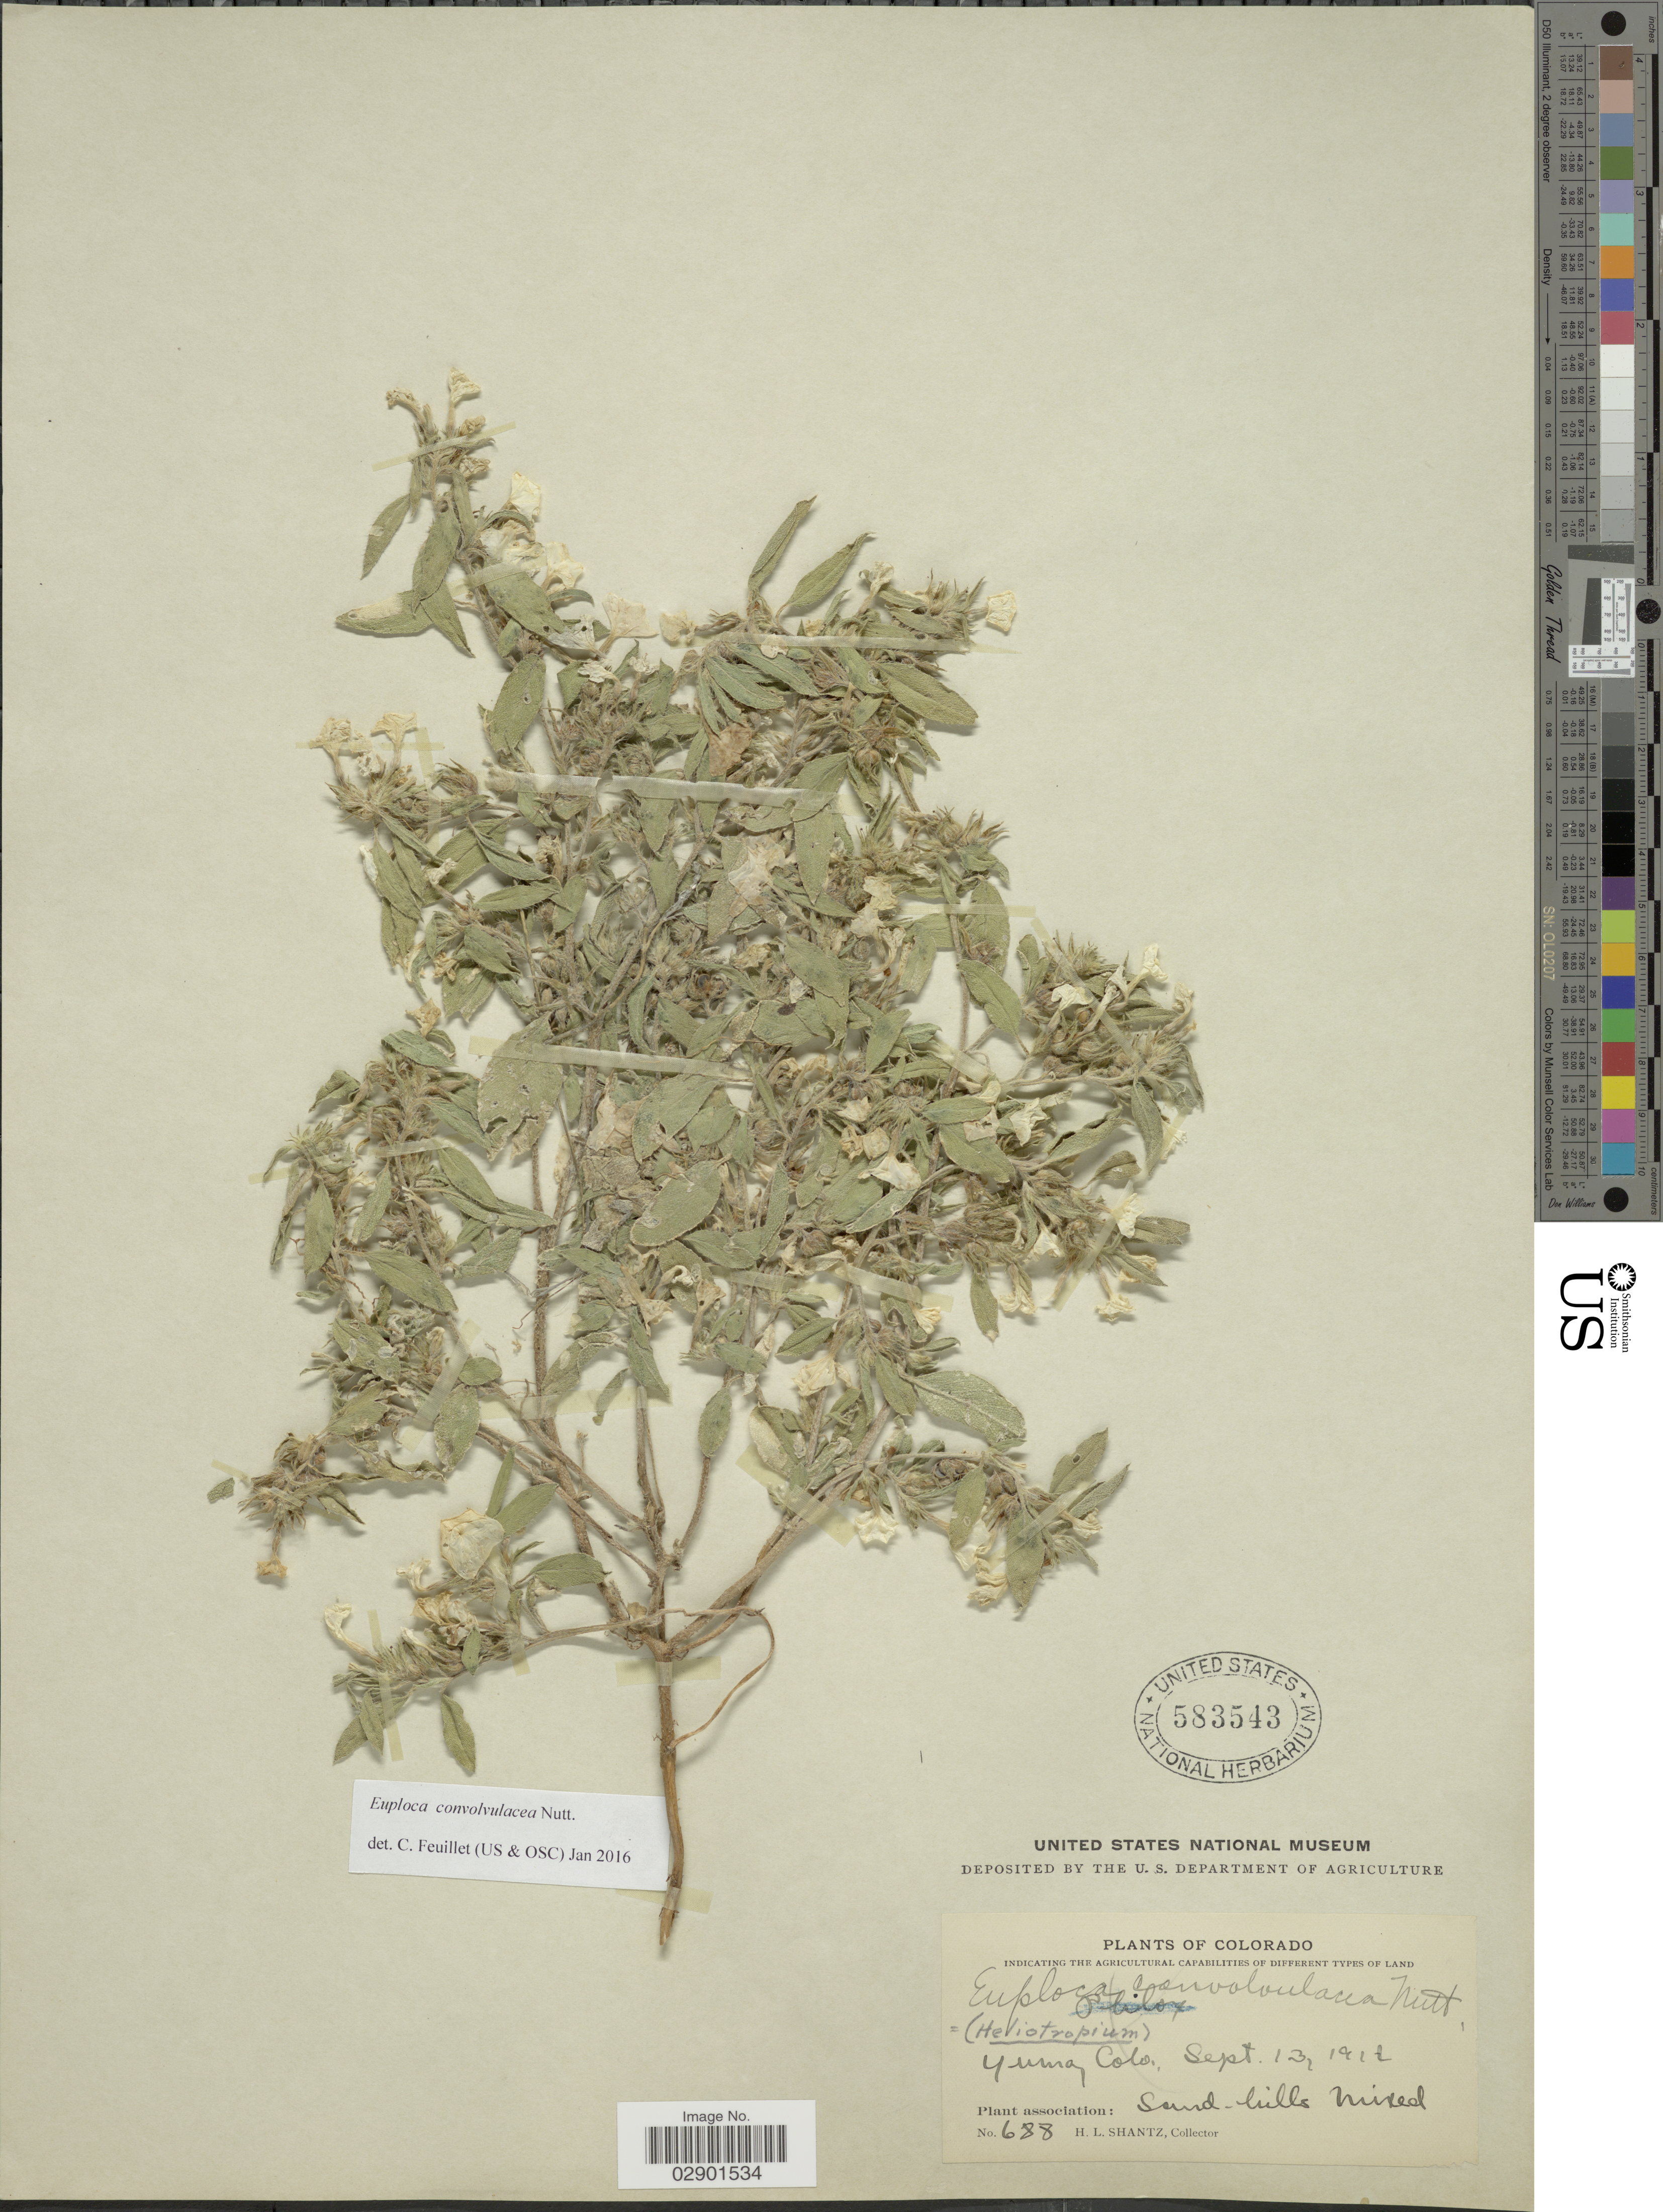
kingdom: Plantae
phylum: Tracheophyta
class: Magnoliopsida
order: Boraginales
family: Heliotropiaceae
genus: Euploca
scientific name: Euploca convolvulacea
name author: Nutt.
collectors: H. Shantz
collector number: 688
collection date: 1911-09-13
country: United States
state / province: Colorado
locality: Yuma Colo.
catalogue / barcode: US 583543